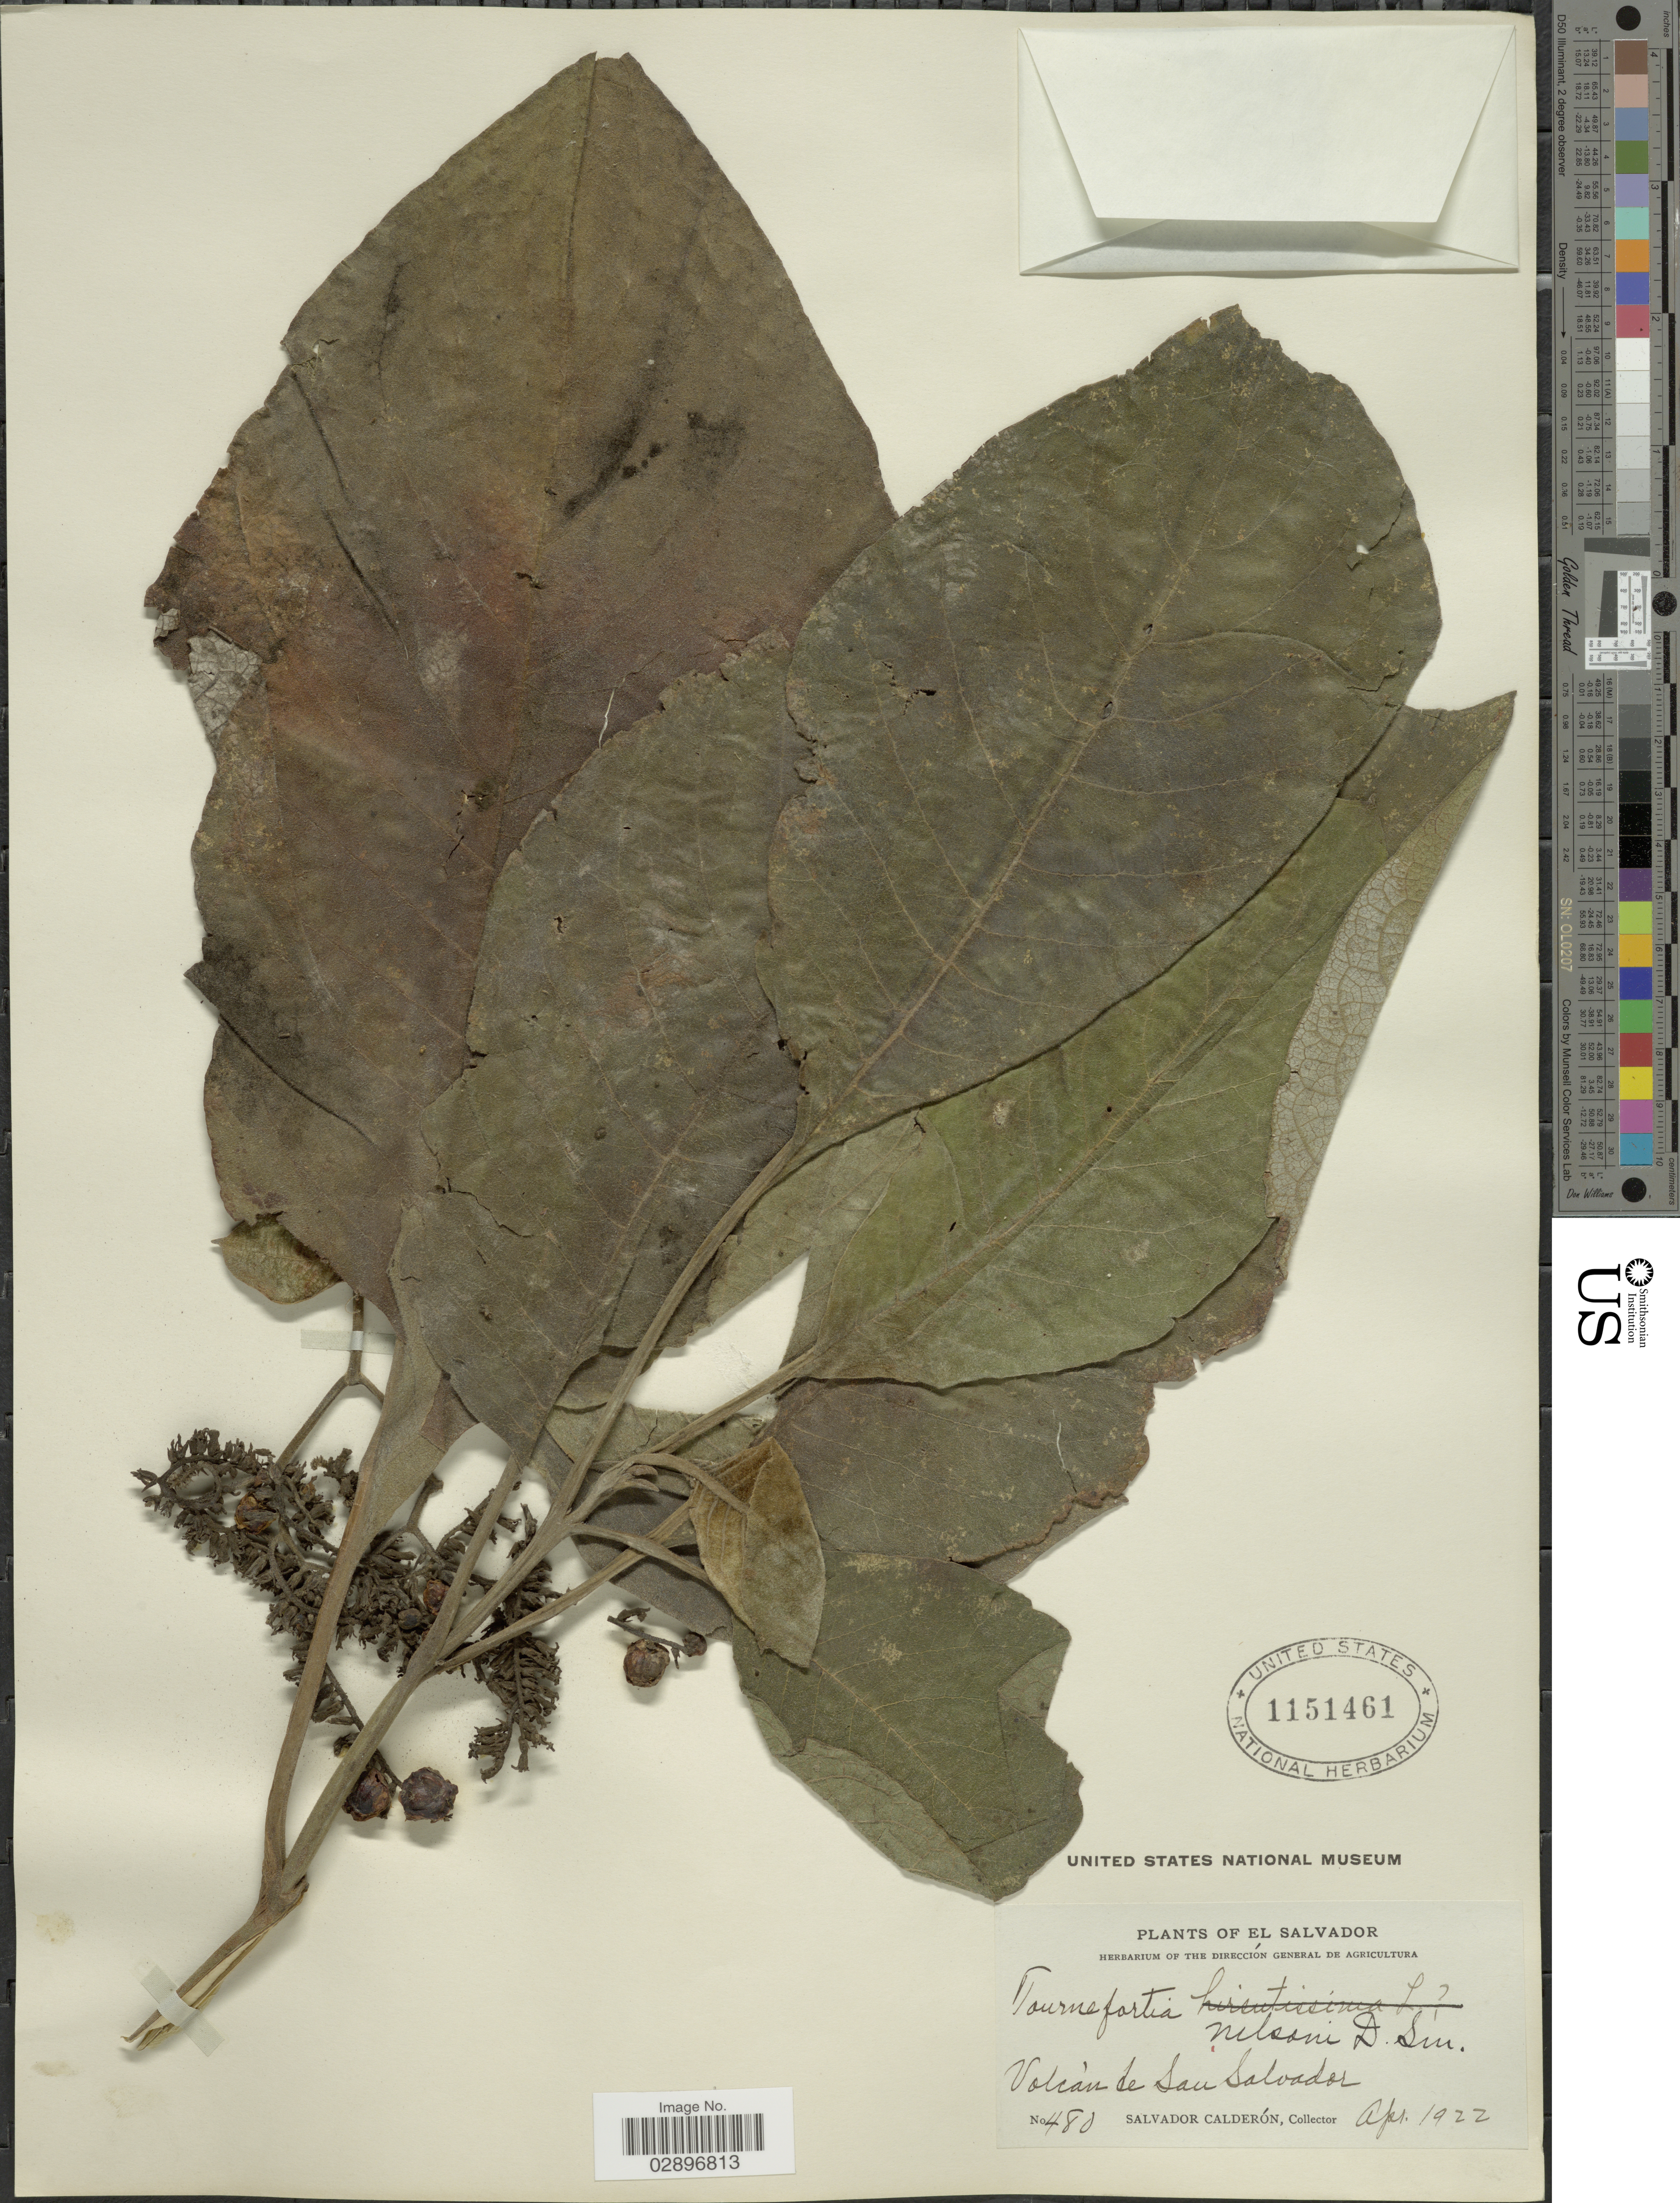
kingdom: Plantae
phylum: Tracheophyta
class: Magnoliopsida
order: Boraginales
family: Heliotropiaceae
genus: Tournefortia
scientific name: Tournefortia petiolaris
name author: DC.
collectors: S. Calderón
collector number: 480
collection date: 1922-04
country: El Salvador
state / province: San Salvador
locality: Volcán de San Salvador.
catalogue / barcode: US 1151461